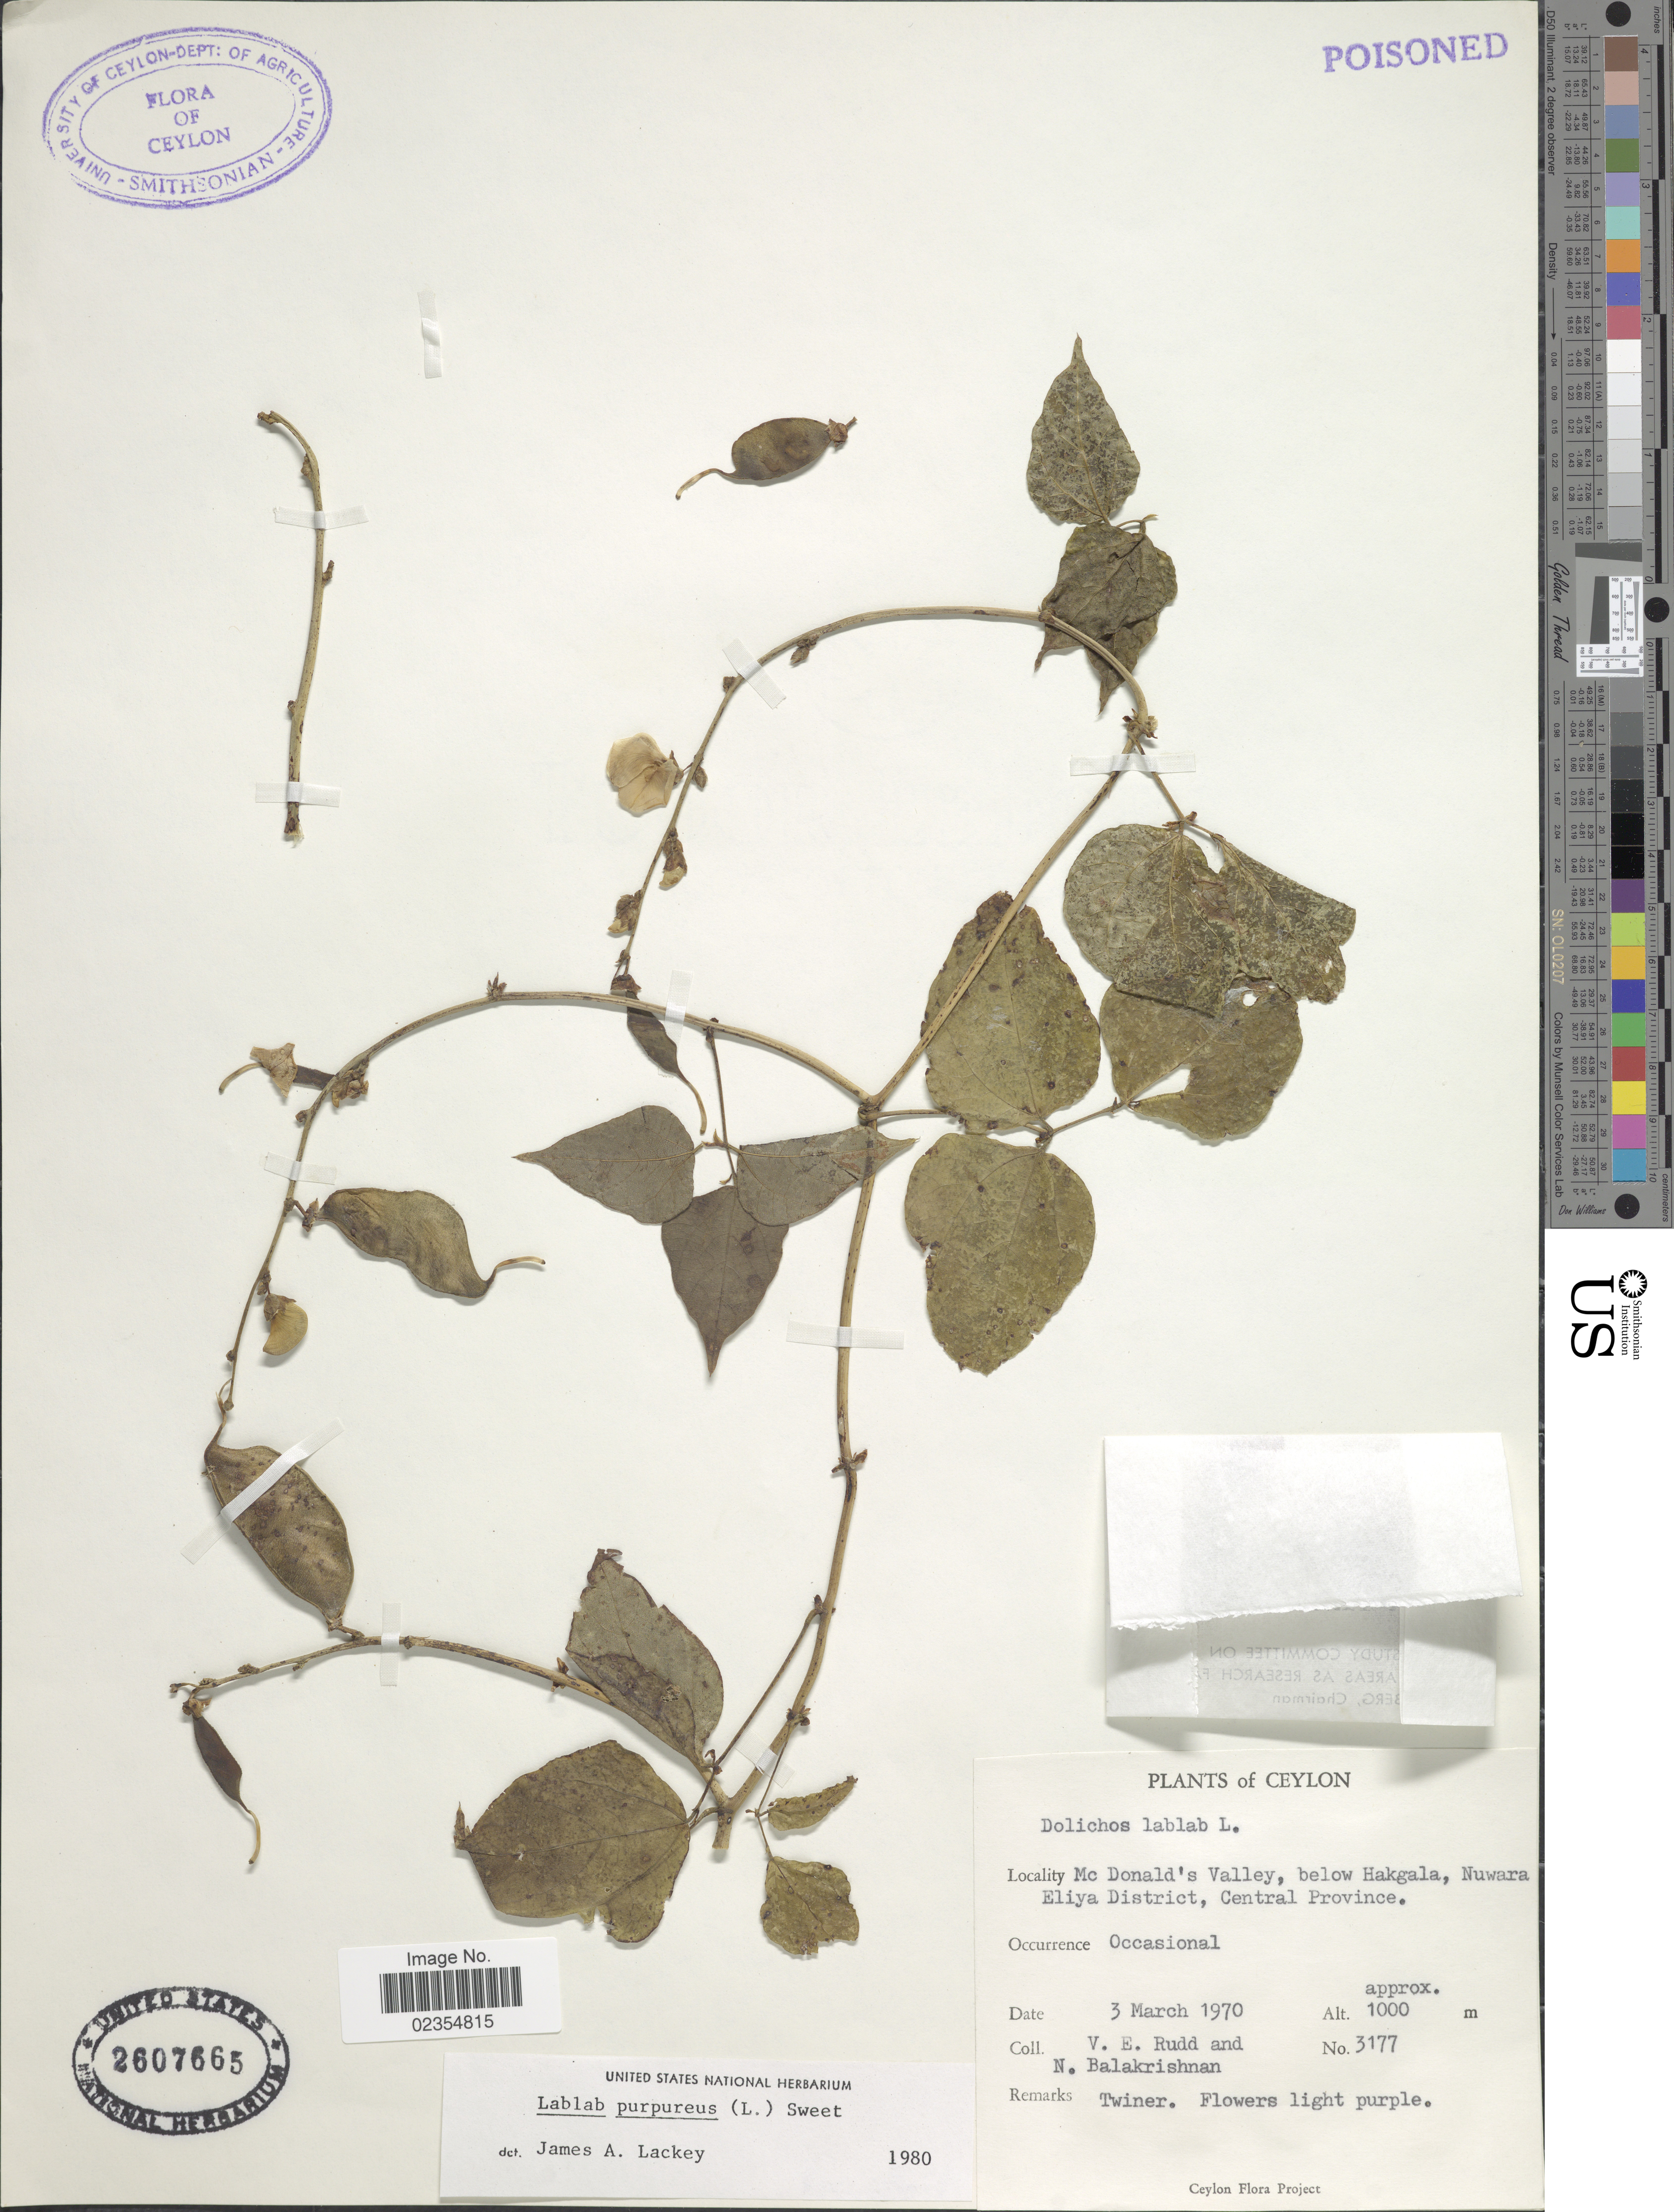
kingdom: Plantae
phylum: Tracheophyta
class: Magnoliopsida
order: Fabales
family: Fabaceae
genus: Lablab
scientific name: Lablab purpureus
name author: (L.) Sweet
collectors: V. E. Rudd & N. Balakrishnan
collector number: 3177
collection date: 1970-03-03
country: Sri Lanka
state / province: Central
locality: Ceylon, Mc Donald's Valley, below Hakgala, Nuwara Eliya District, Central Province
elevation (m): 1000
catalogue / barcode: US 2607665